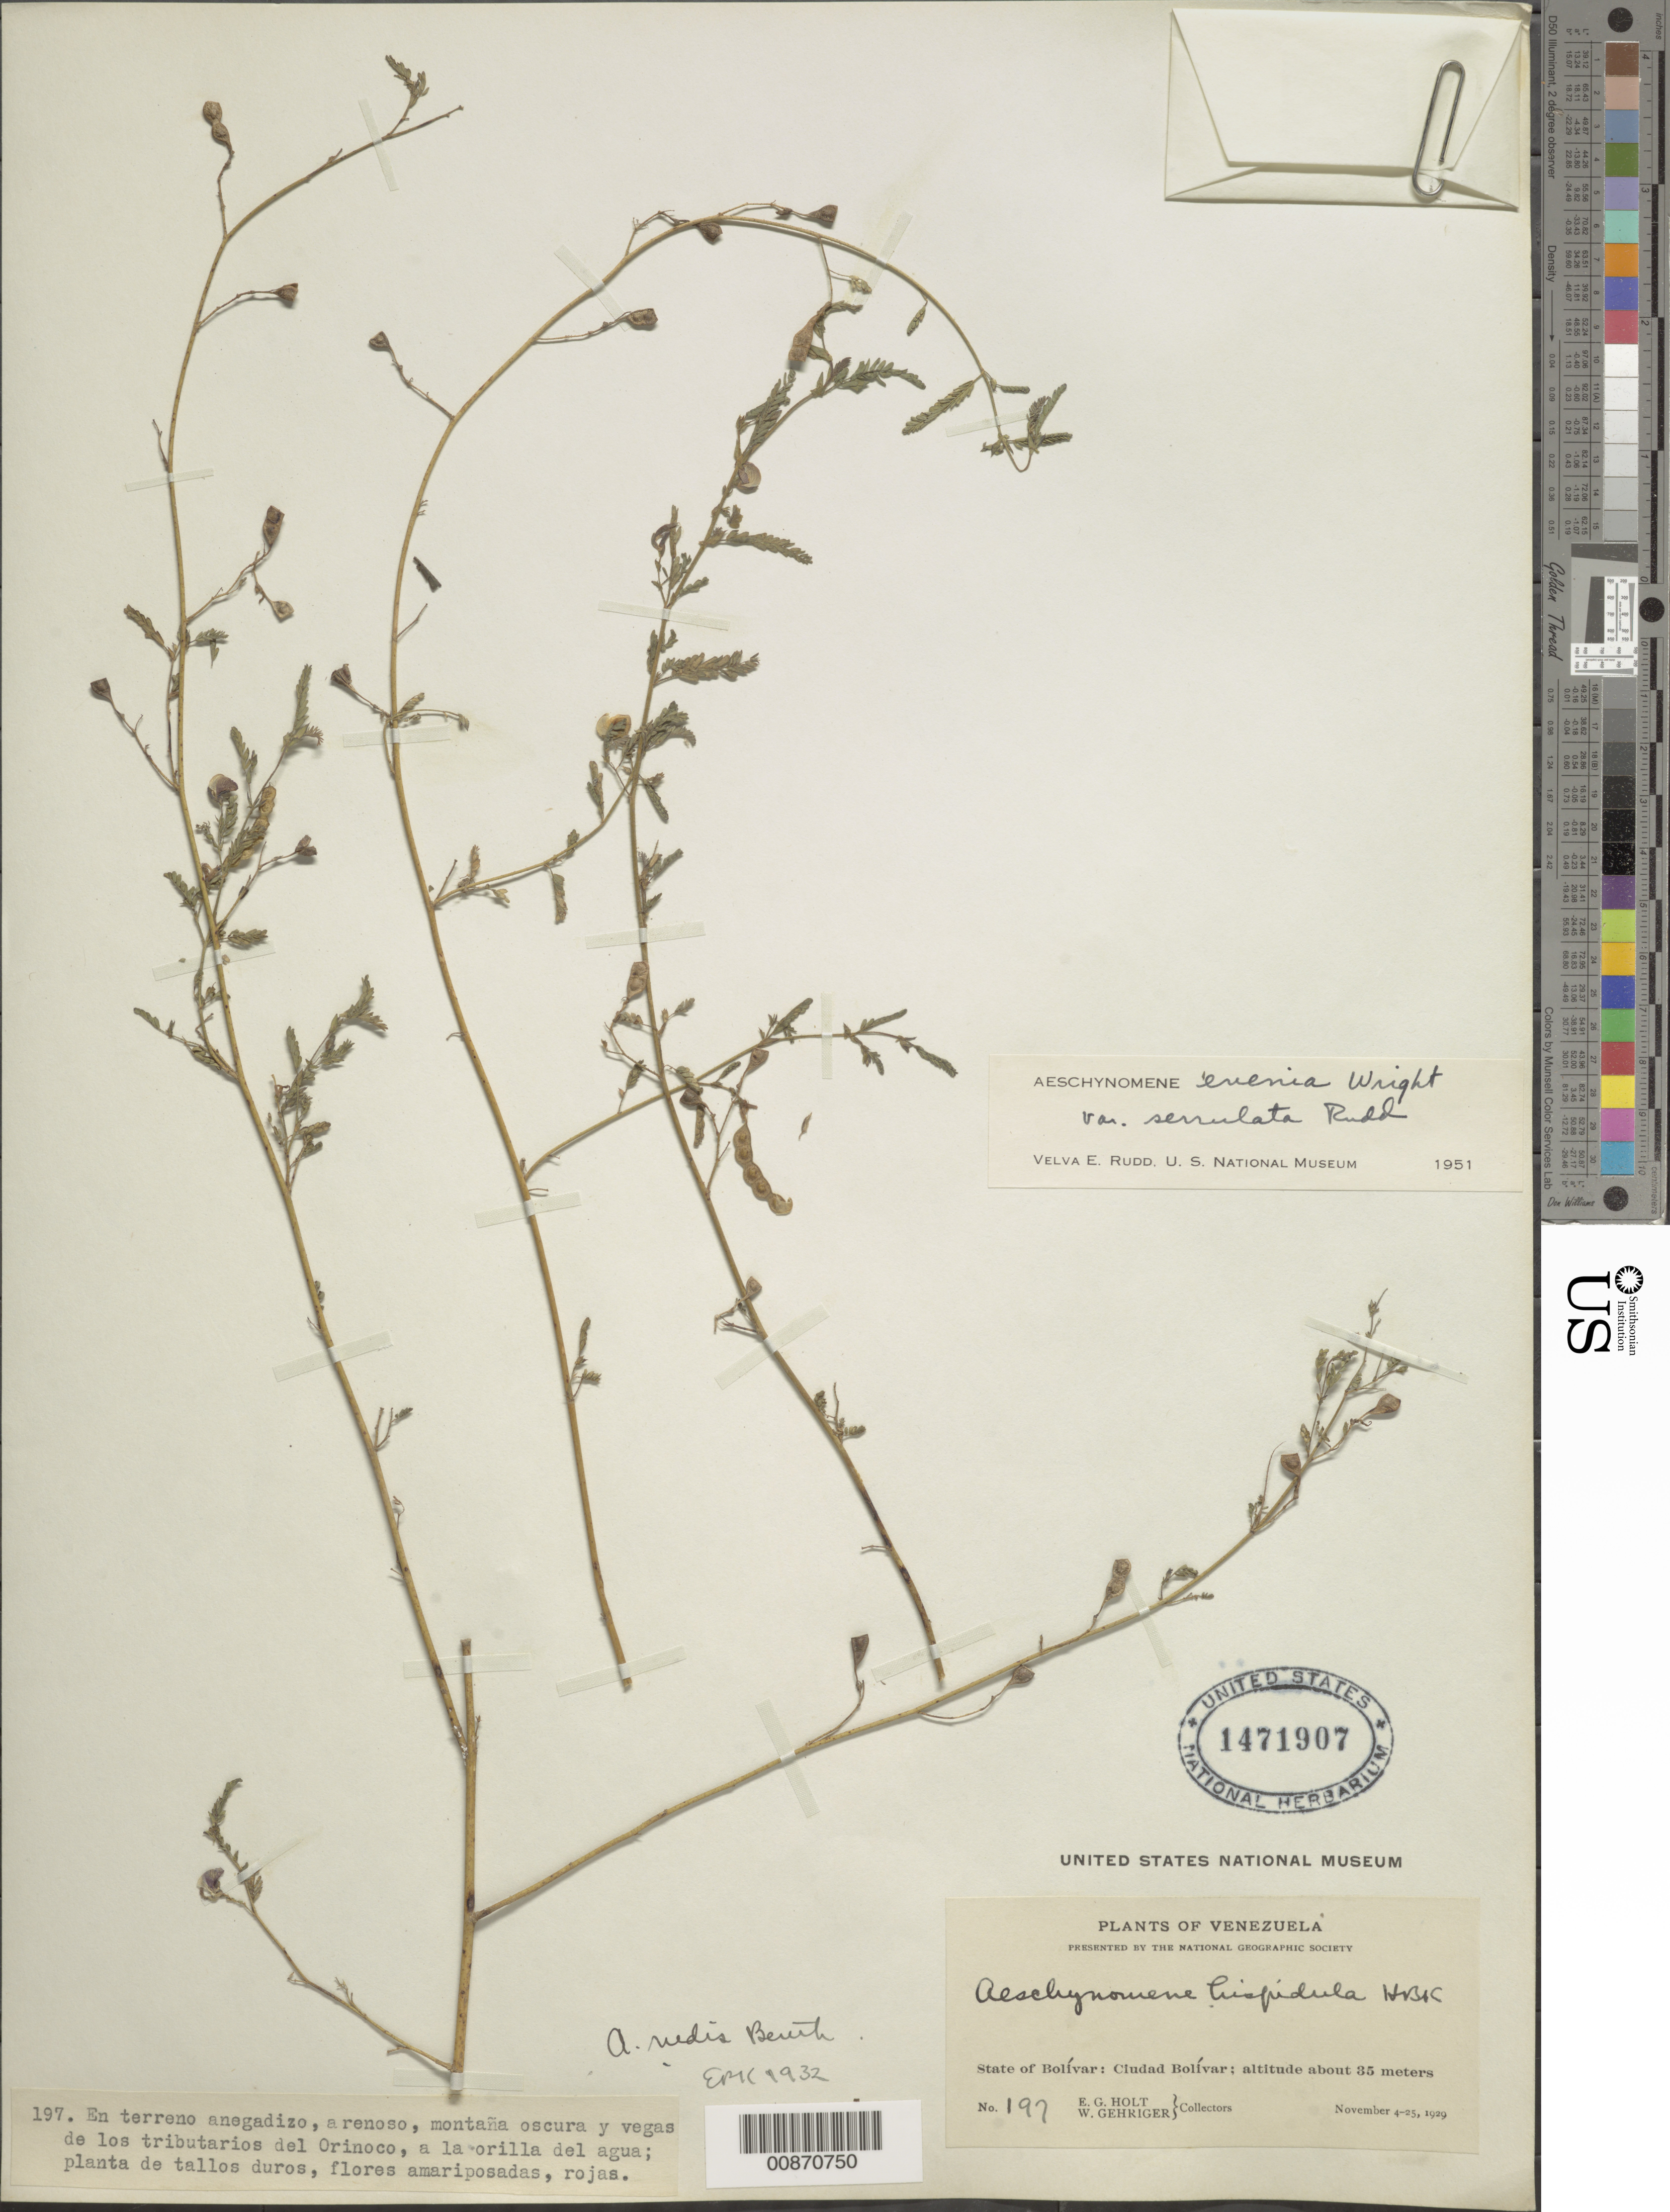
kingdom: Plantae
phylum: Tracheophyta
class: Magnoliopsida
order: Fabales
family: Fabaceae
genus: Aeschynomene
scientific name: Aeschynomene evenia var. serrulata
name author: Rudd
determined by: Rudd, V. E.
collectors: E. Holt & W. Gehriger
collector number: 197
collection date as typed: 4-Nov-29 to 25-Nov-29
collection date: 1929-11-04/1929-11-25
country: Venezuela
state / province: Bolívar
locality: Ciudad Bolívar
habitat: Terreno anegadizo, arenoso, montana oscura y vegas de los tributarios del Orinoco, a la orilla del agua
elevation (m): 35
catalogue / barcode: US 1471907